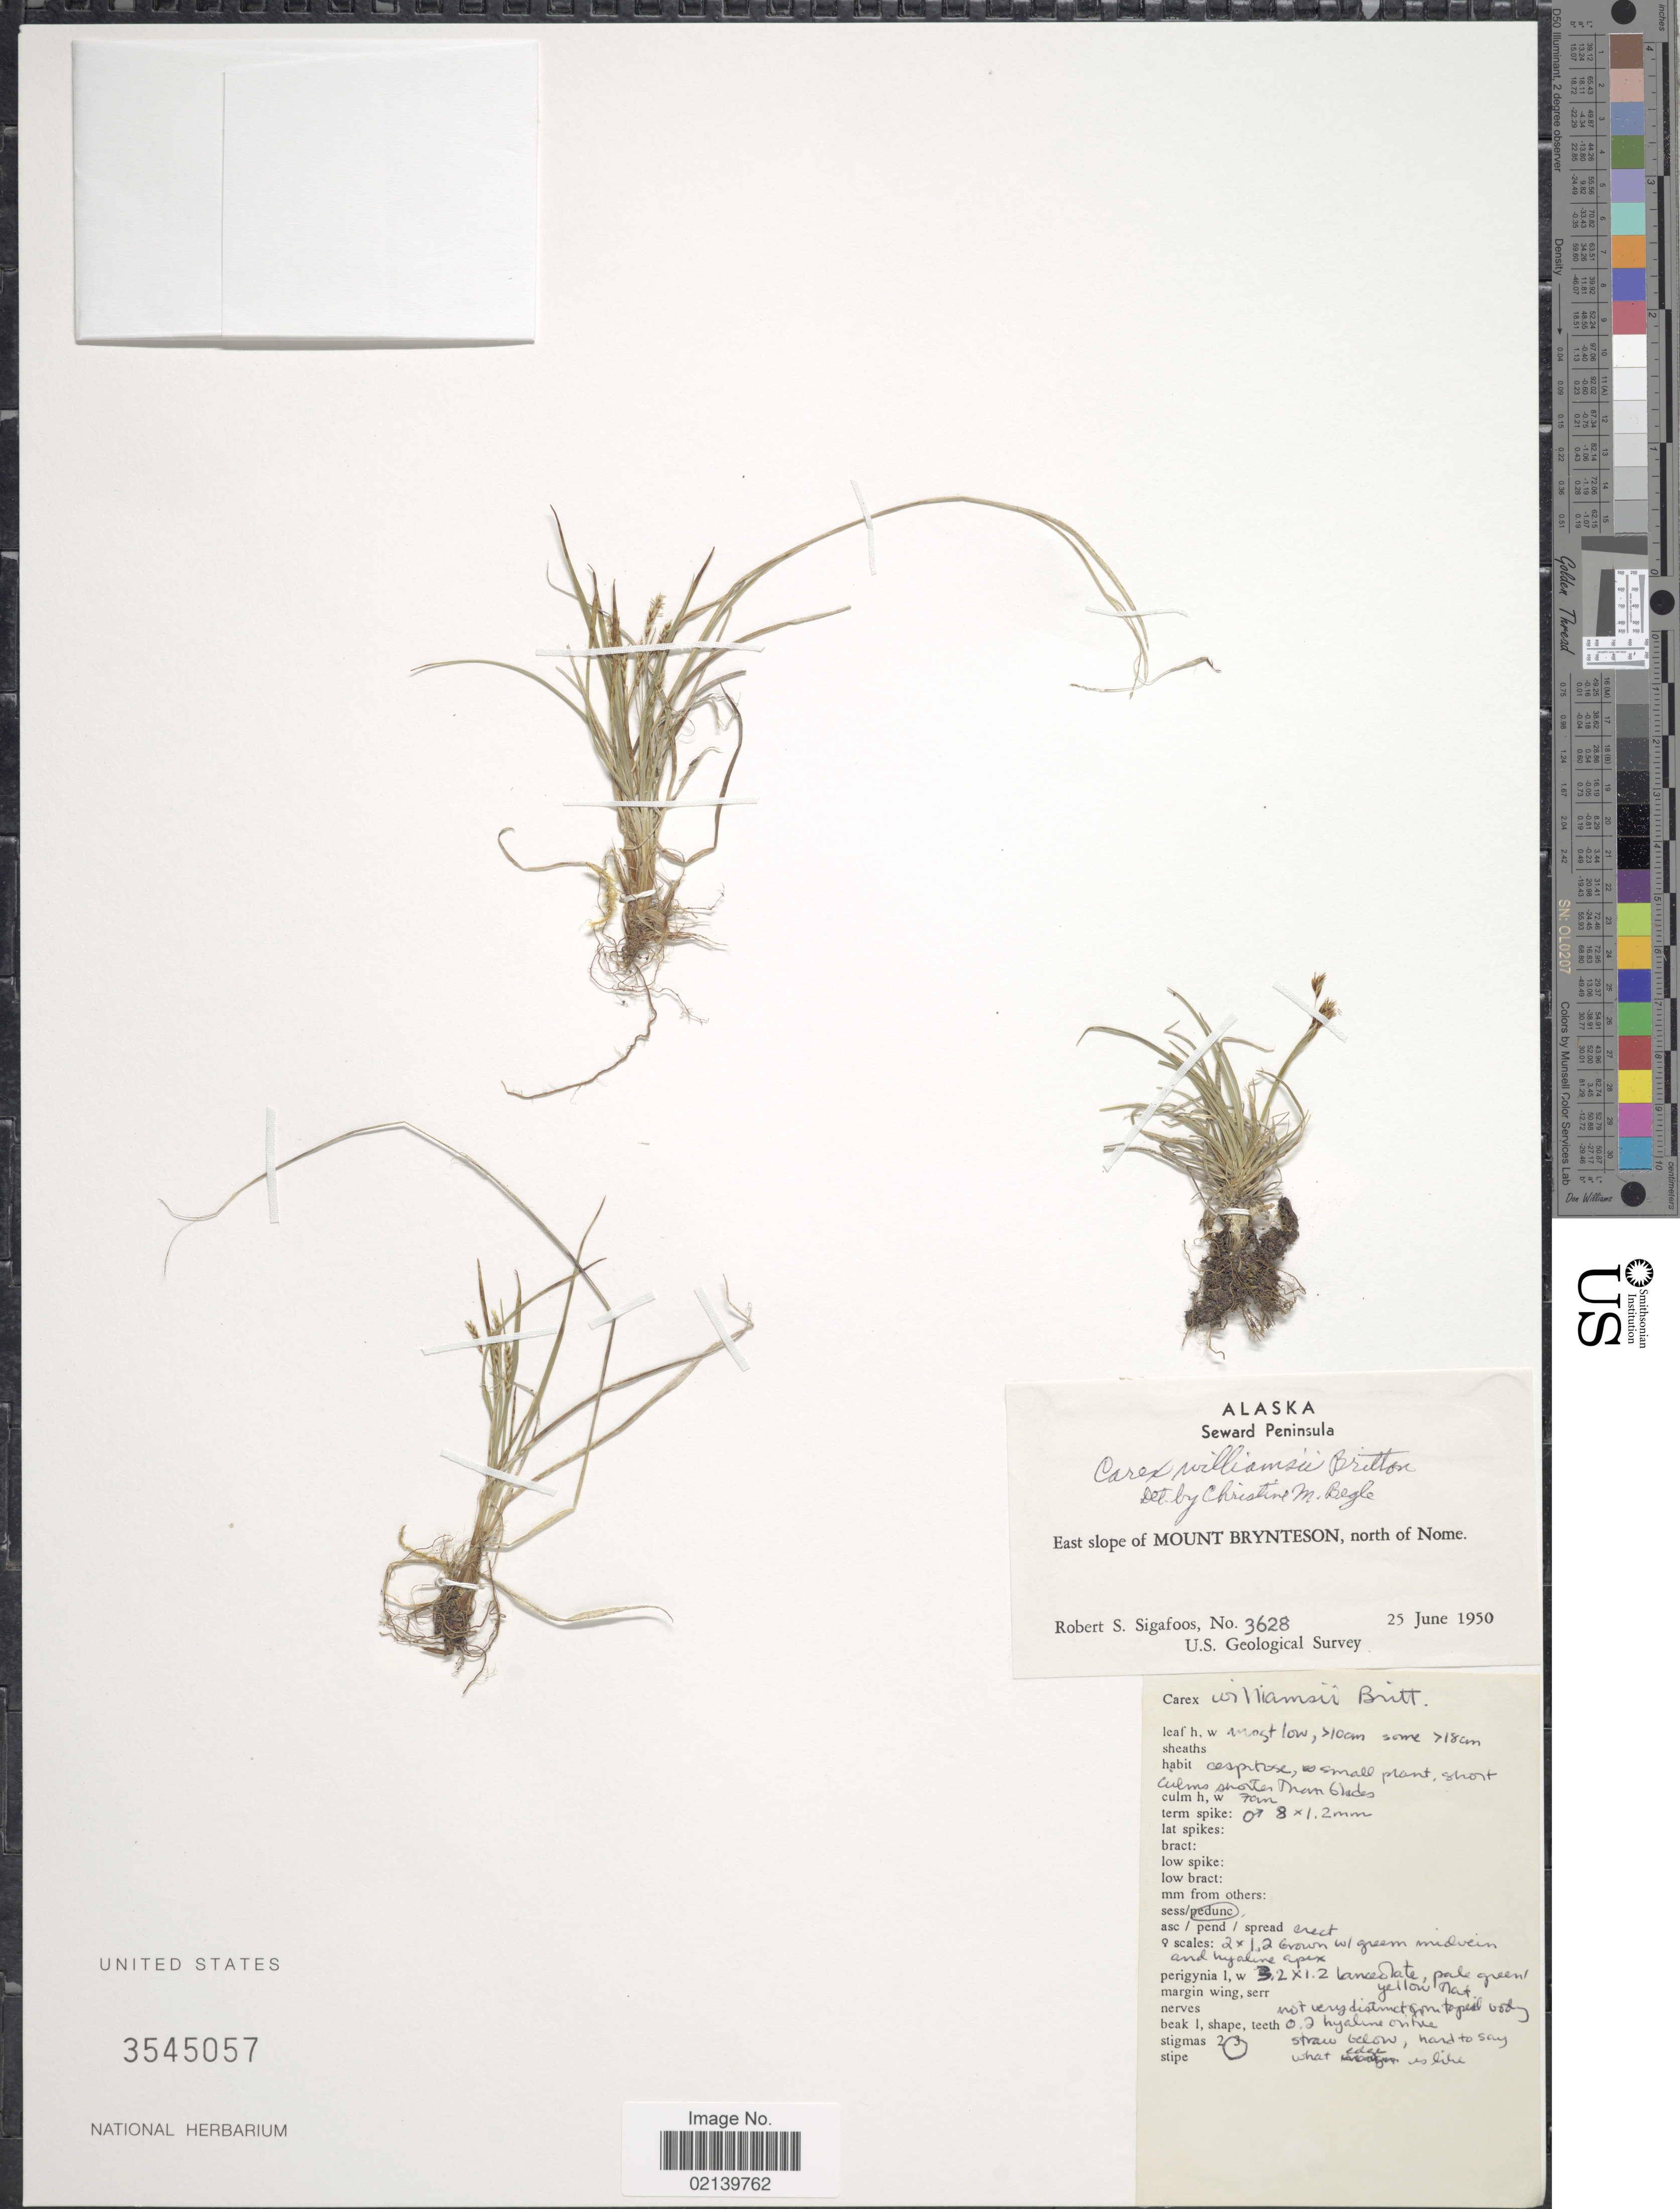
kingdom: Plantae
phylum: Tracheophyta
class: Liliopsida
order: Poales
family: Cyperaceae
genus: Carex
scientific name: Carex williamsii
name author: Britton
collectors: R. Sigafoos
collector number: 3628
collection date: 1950-06-25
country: United States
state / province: Alaska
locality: Seward Peninsula. East slope of Mount Brynteson, north of Nome.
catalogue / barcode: US 3545057